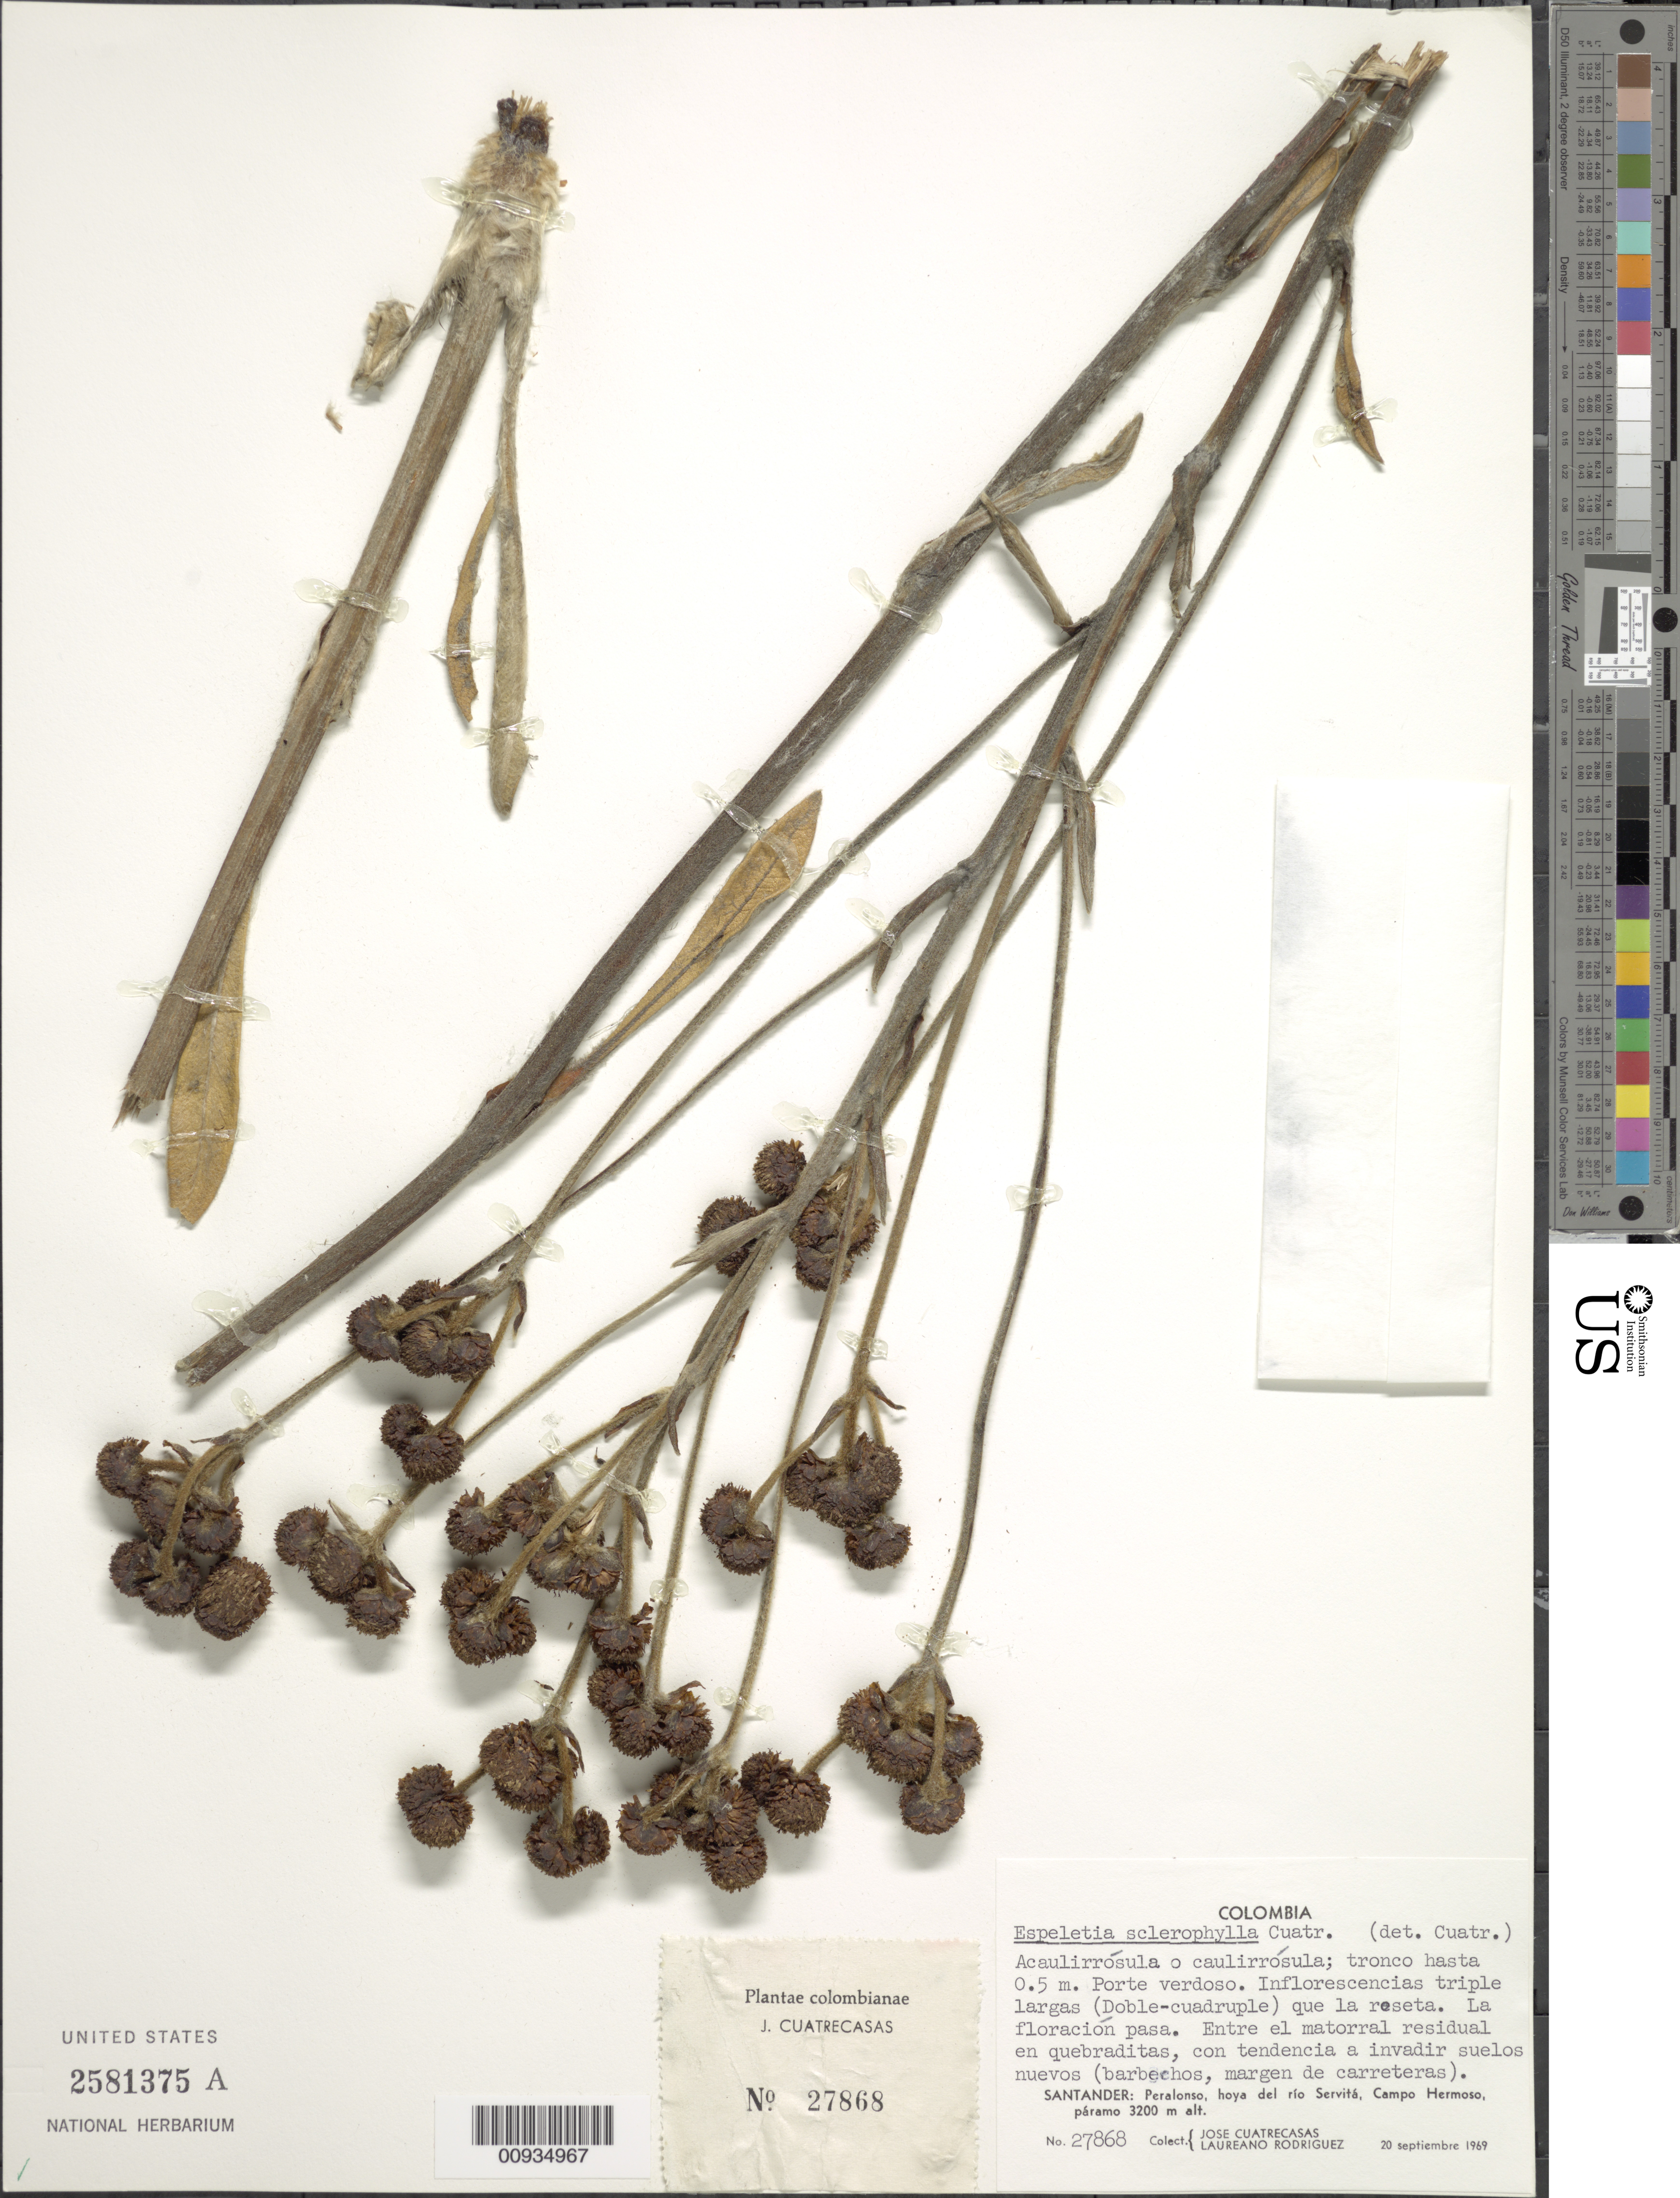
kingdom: Plantae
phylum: Tracheophyta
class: Magnoliopsida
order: Asterales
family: Asteraceae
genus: Espeletiopsis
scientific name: Espeletiopsis sclerophylla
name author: (Cuatrec.) Cuatrec.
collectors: J. Cuatrecasas & L. Rodriguez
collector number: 27868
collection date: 1969-09-20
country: Colombia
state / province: Santander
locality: Peralonso, hoya del Río Servitá, Campo Hermoso, páramo.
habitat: Entre el matorral residual en quebraditas, con tendencia a invadir suelos nuevos (barbechos, márgen de carreteras).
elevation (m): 3200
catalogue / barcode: US 2581375A